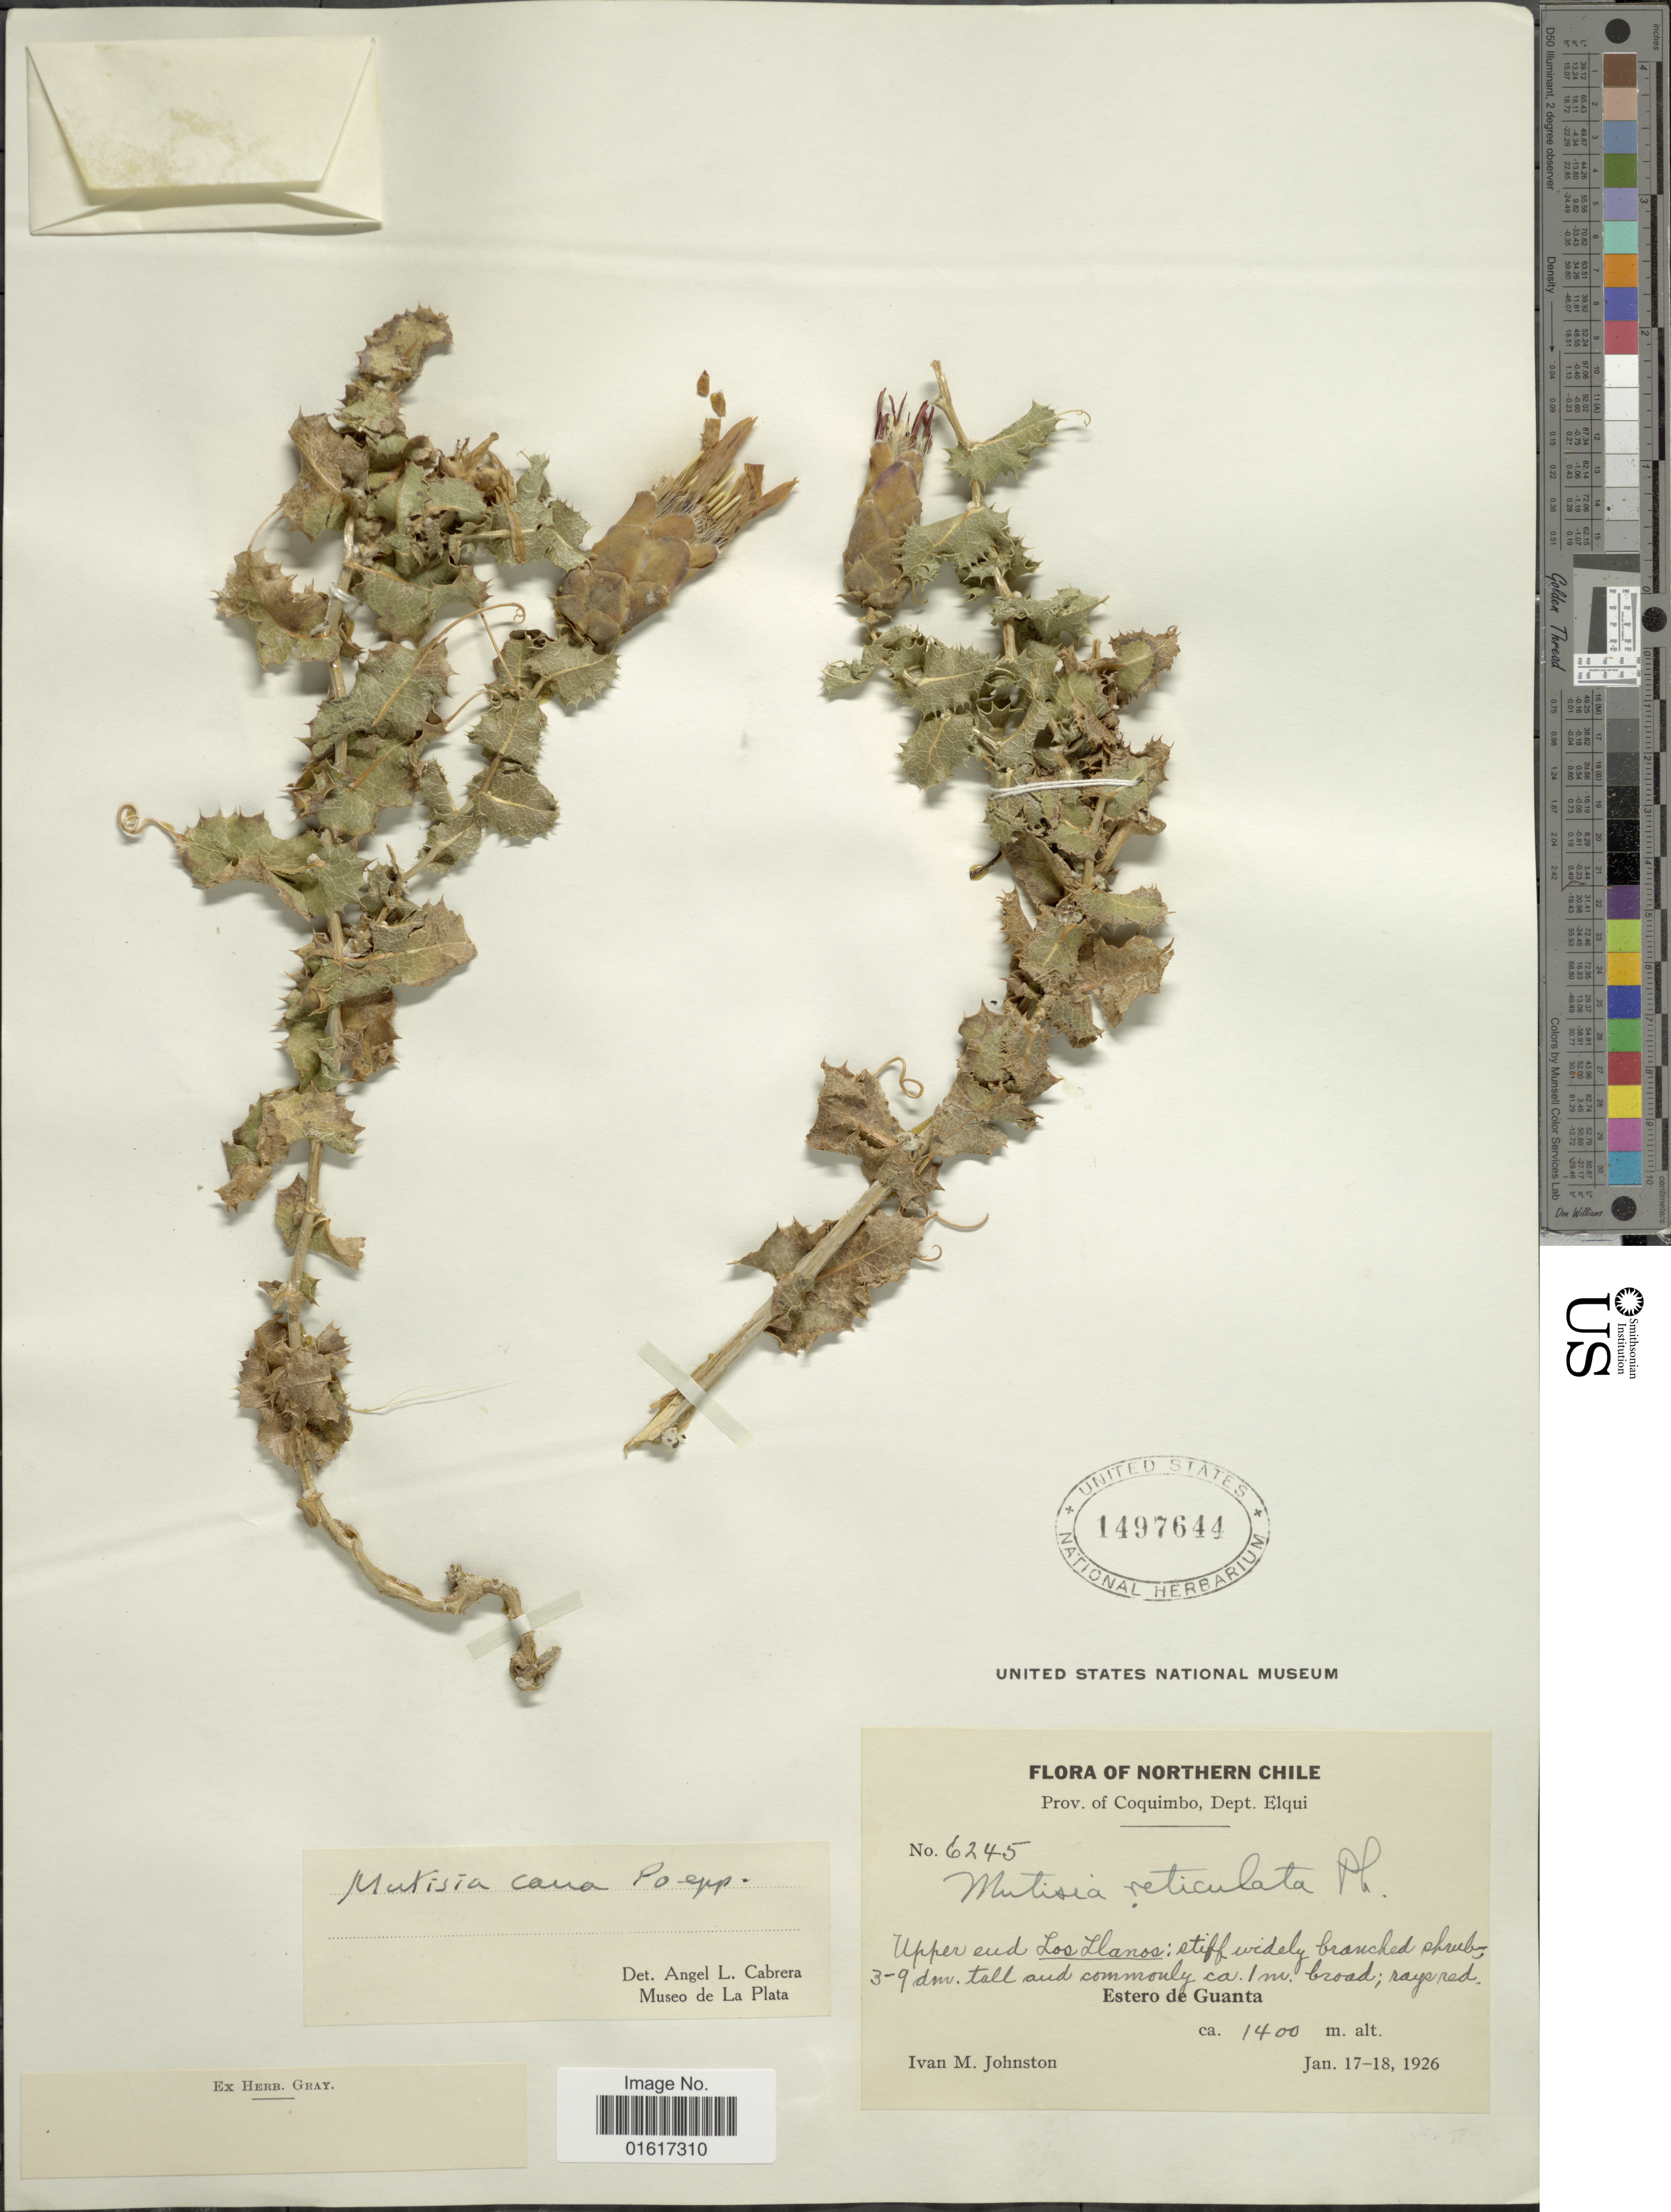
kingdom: Plantae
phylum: Tracheophyta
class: Magnoliopsida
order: Asterales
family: Asteraceae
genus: Mutisia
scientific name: Mutisia cana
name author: Poepp. & Endl.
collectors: I.M. Johnston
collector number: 6245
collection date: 1926-01-17/1926-01-18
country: Chile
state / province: Coquimbo (IV)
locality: Northern Chile. Prov. of Coquimbo, Dept. Elqui. Upper end Los Llanos. Estero de Guanta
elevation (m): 1400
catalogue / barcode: US 1497644